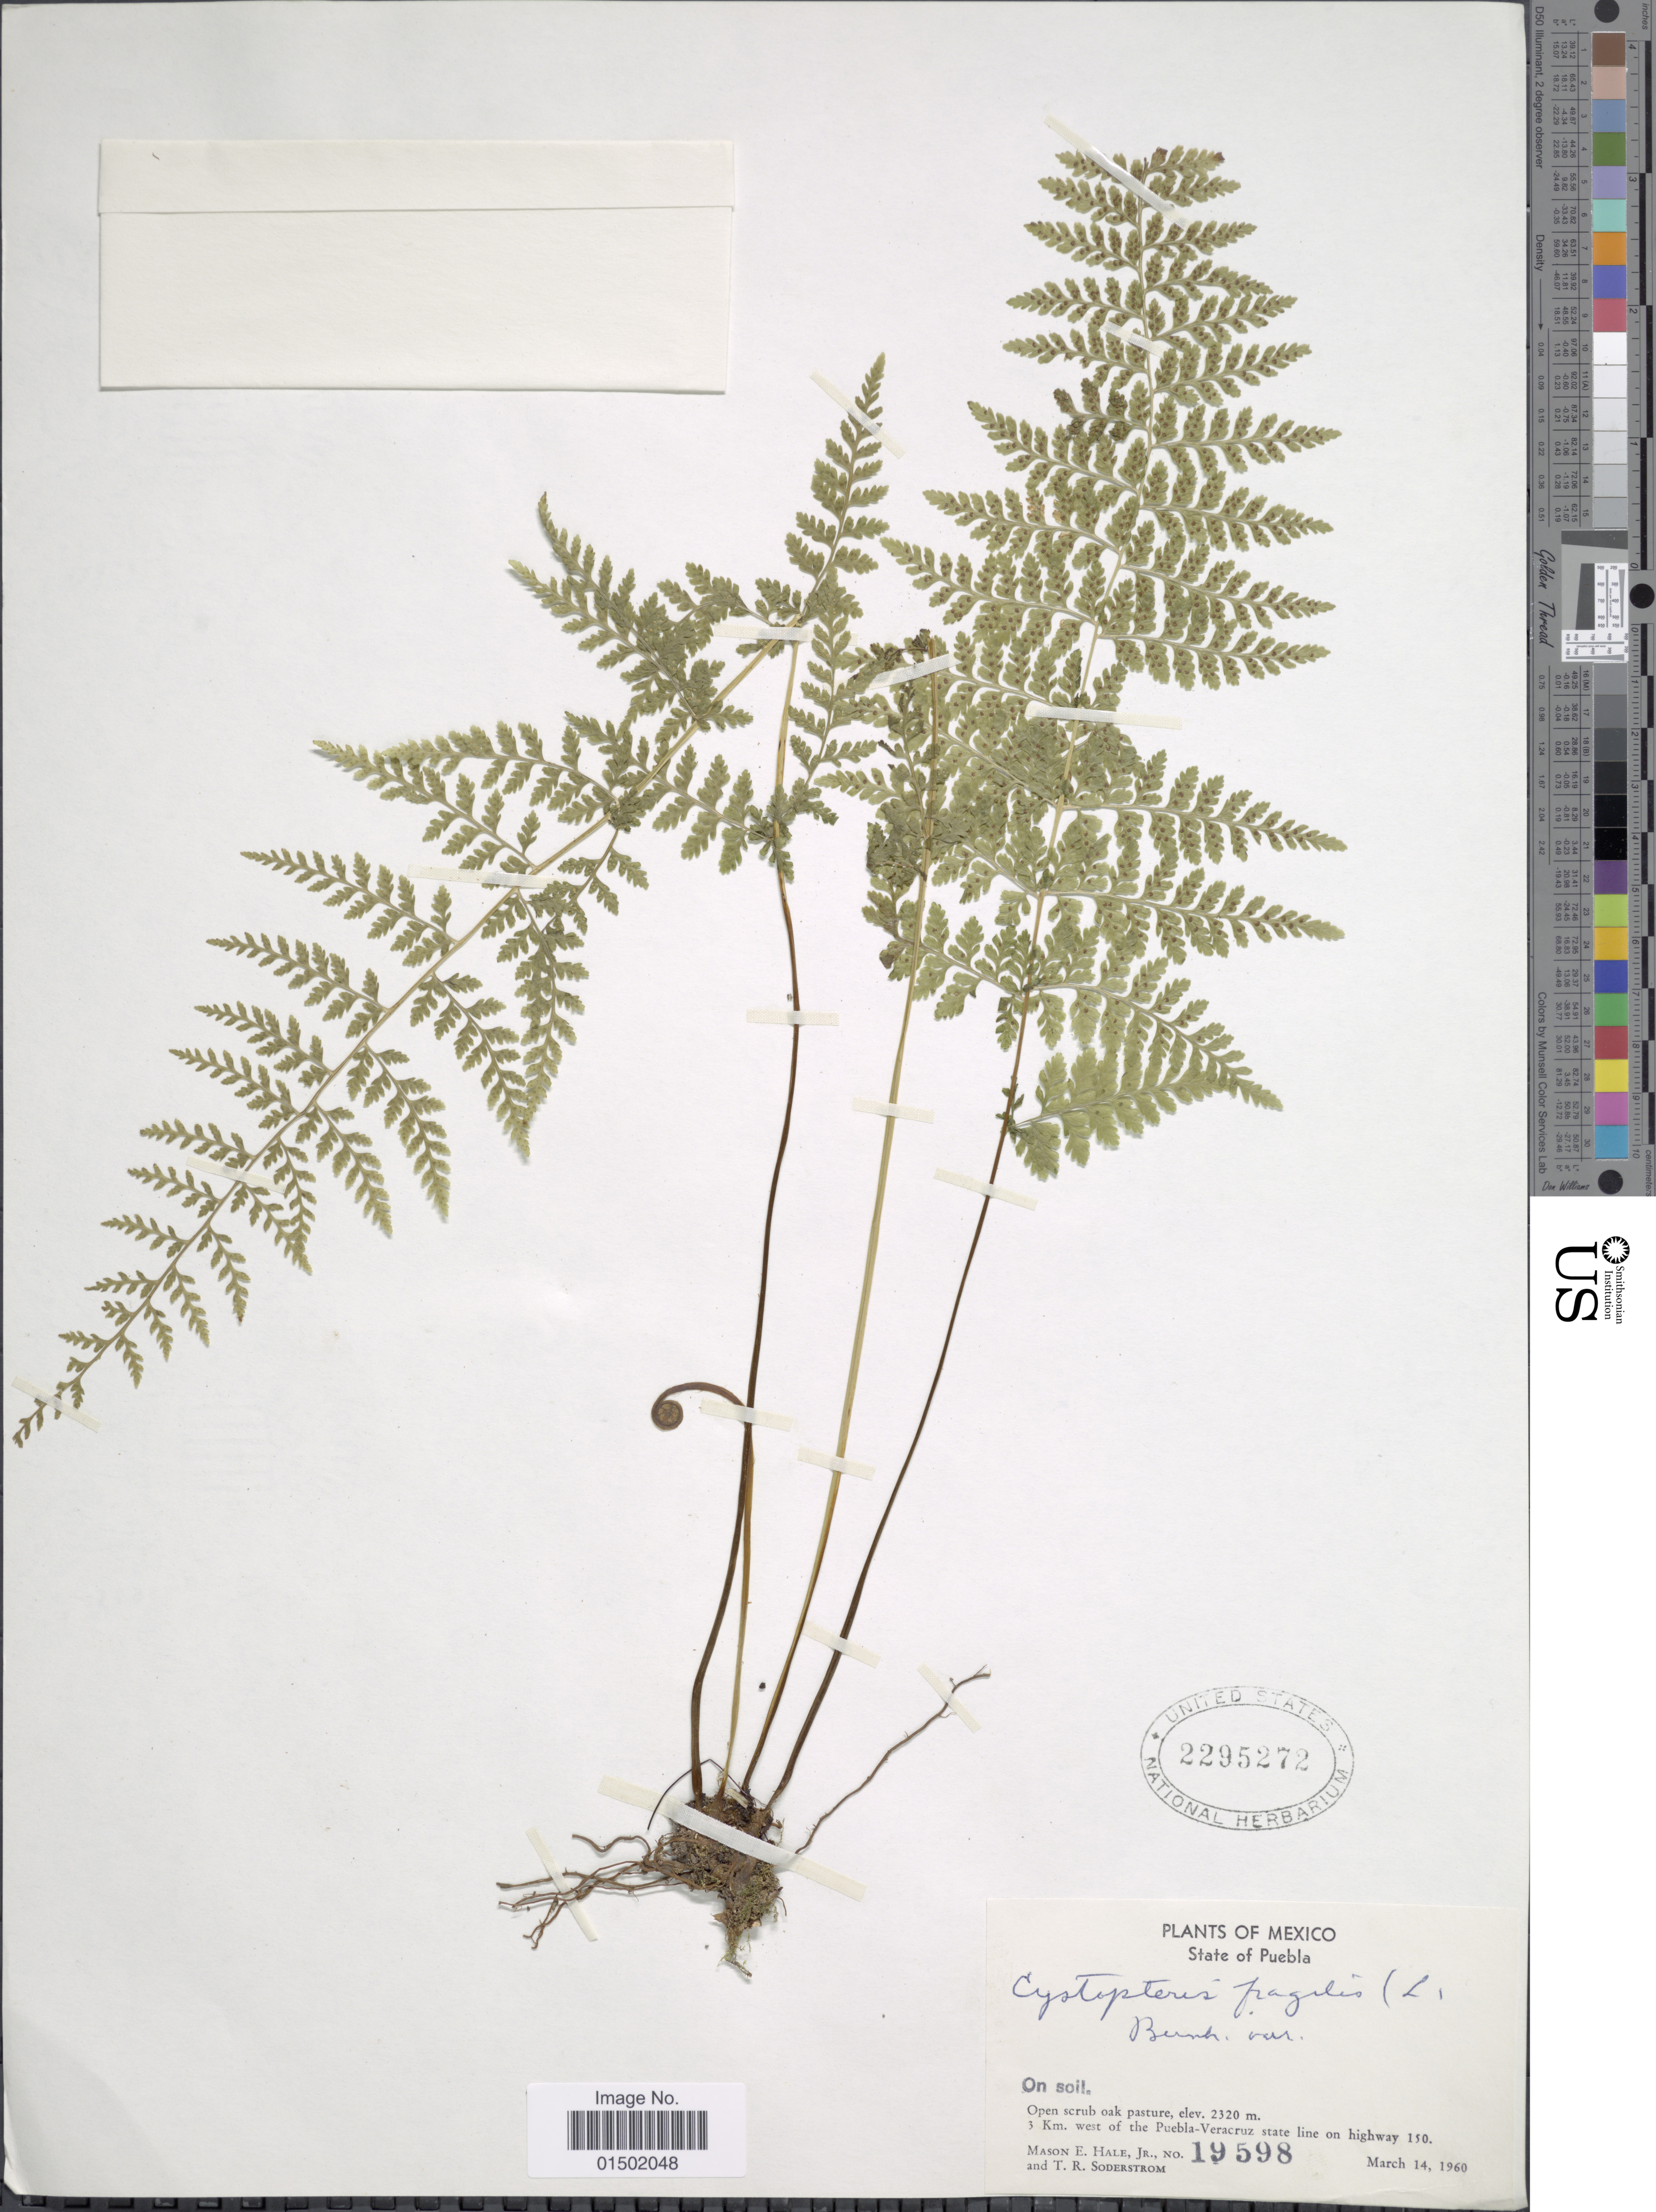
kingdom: Plantae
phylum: Tracheophyta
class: Polypodiopsida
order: Polypodiales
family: Cystopteridaceae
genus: Cystopteris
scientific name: Cystopteris fragilis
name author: (L.) Bernh.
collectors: M. Hale & T. R. Soderstrom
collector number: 19598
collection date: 1960-03-14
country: Mexico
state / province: Puebla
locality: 3 Km. west of the Puebla-Veracruz state line on highway 10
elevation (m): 2320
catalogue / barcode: US 2295272